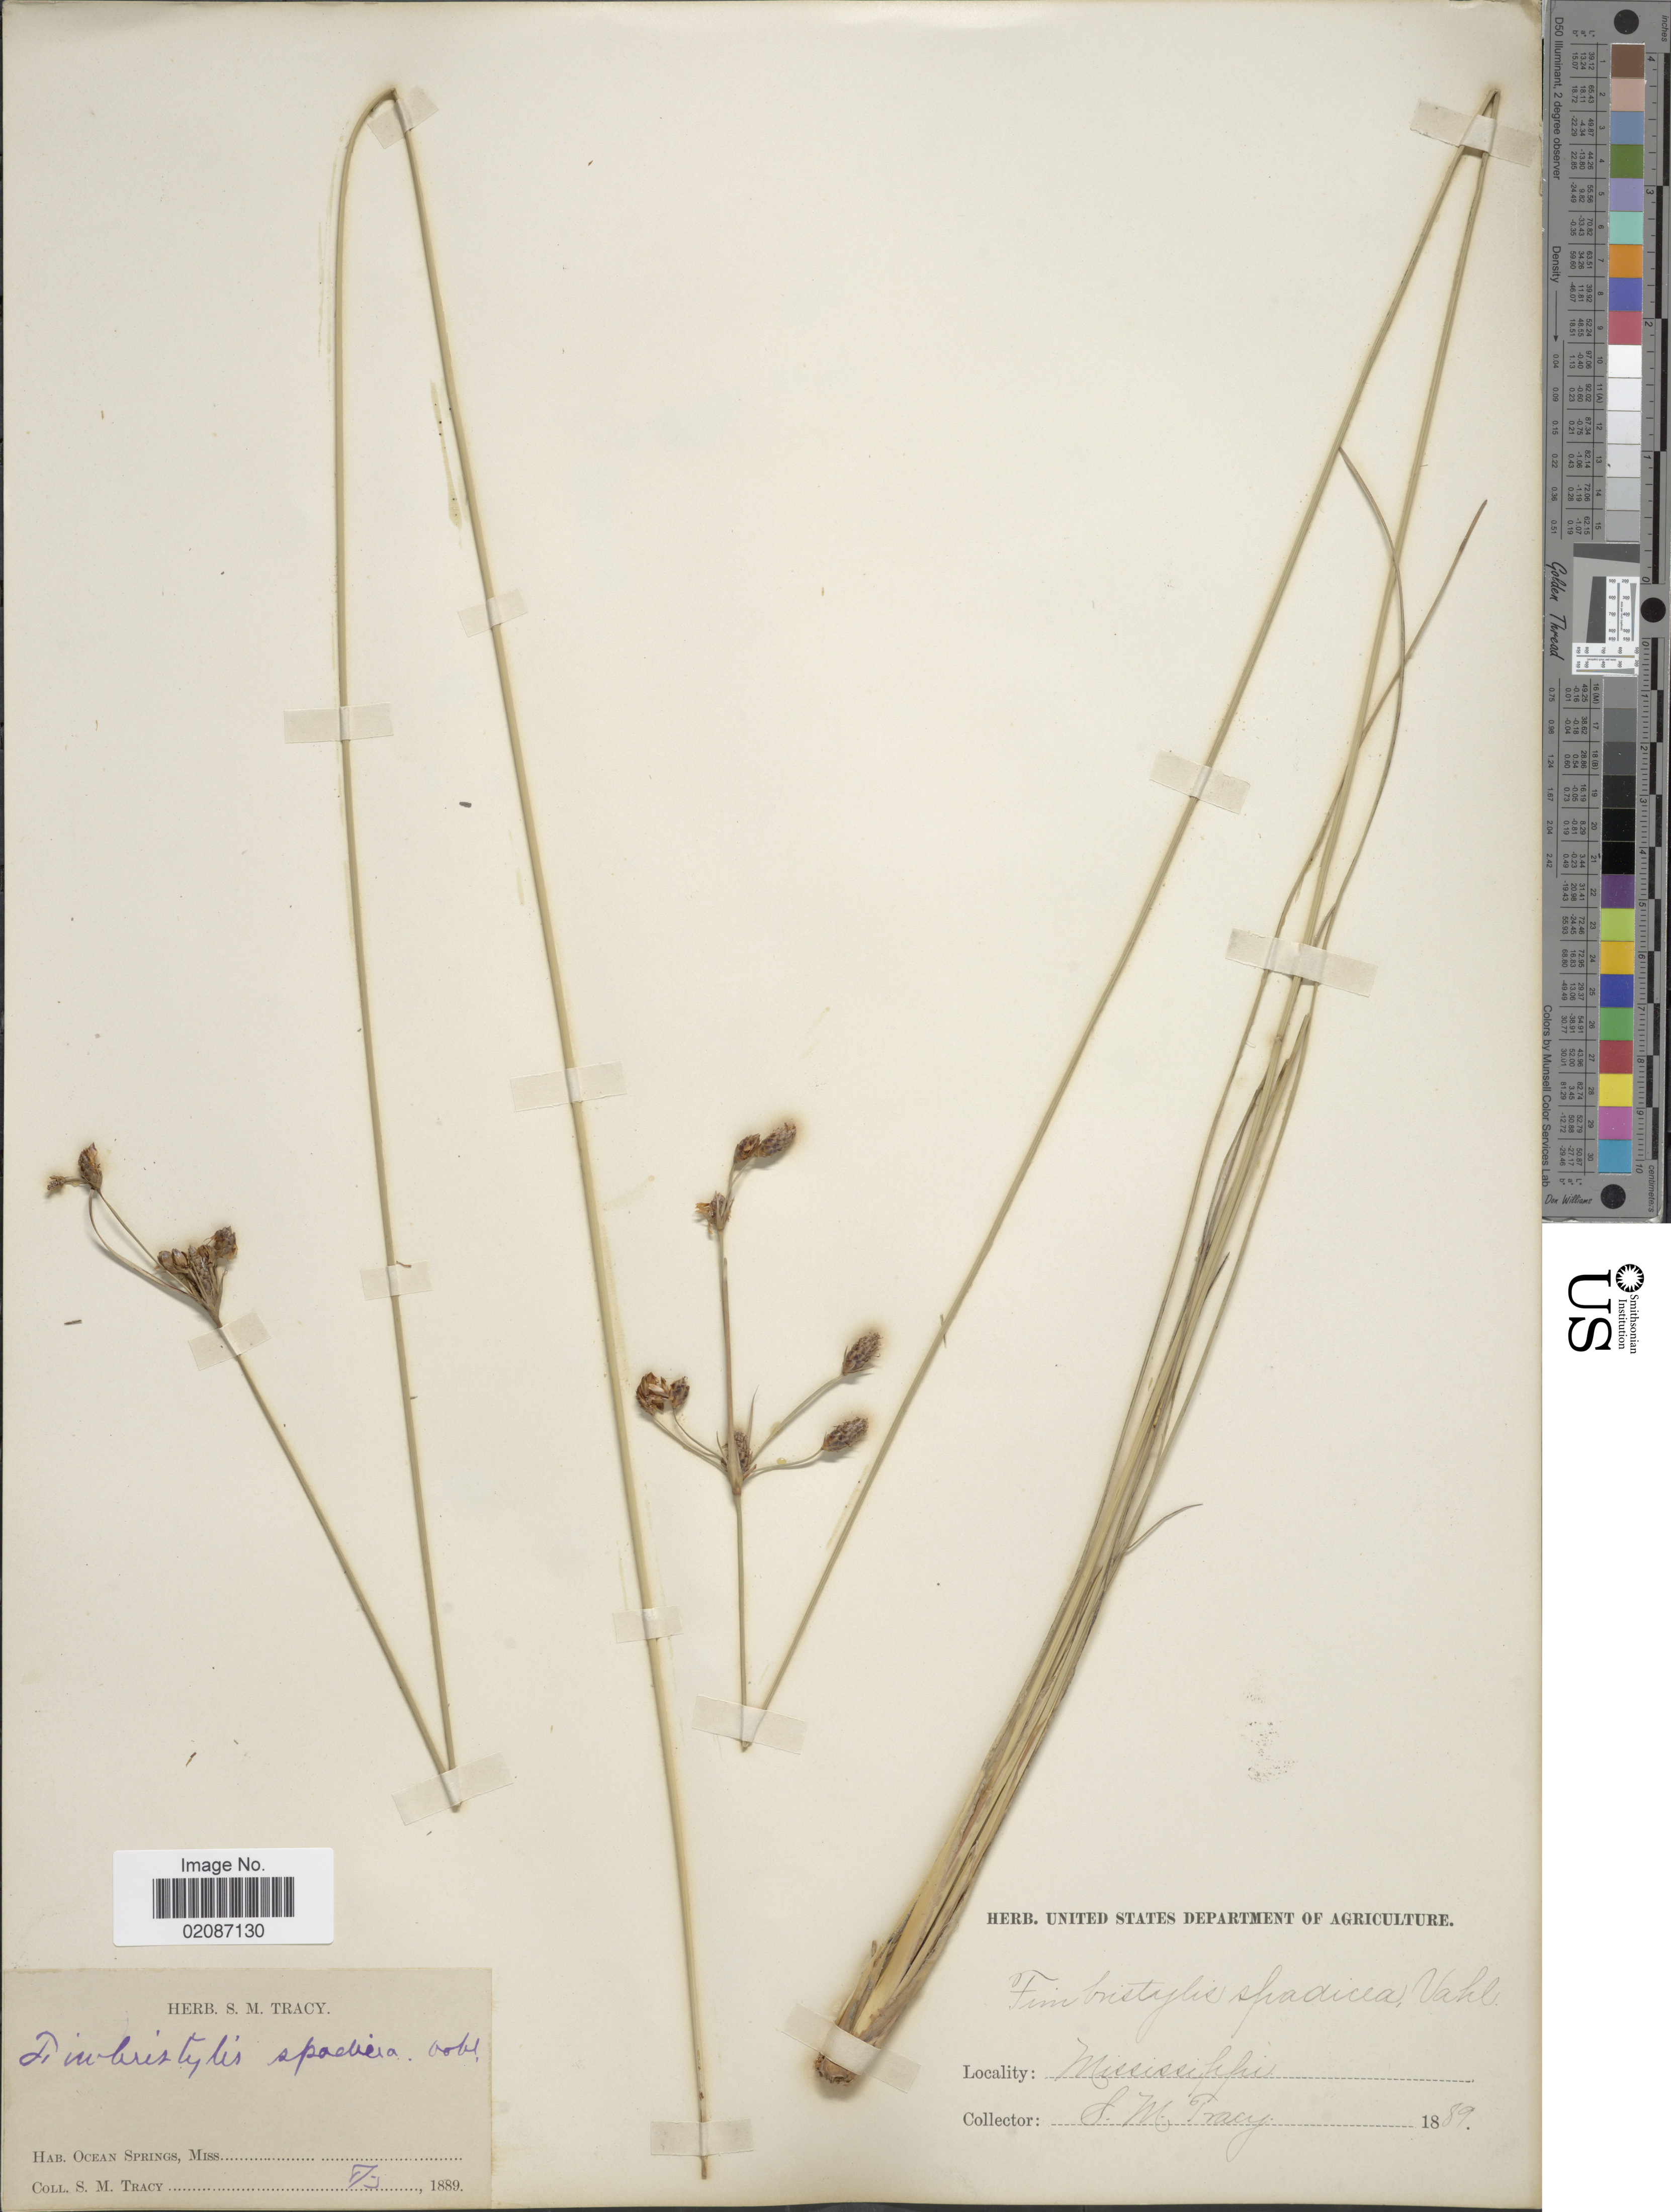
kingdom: Plantae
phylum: Tracheophyta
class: Liliopsida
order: Poales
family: Cyperaceae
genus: Fimbristylis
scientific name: Fimbristylis puberula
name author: (Michx.) Vahl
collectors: S. M. Tracy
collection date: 1889-08-03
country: United States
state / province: Mississippi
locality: Ocean Springs